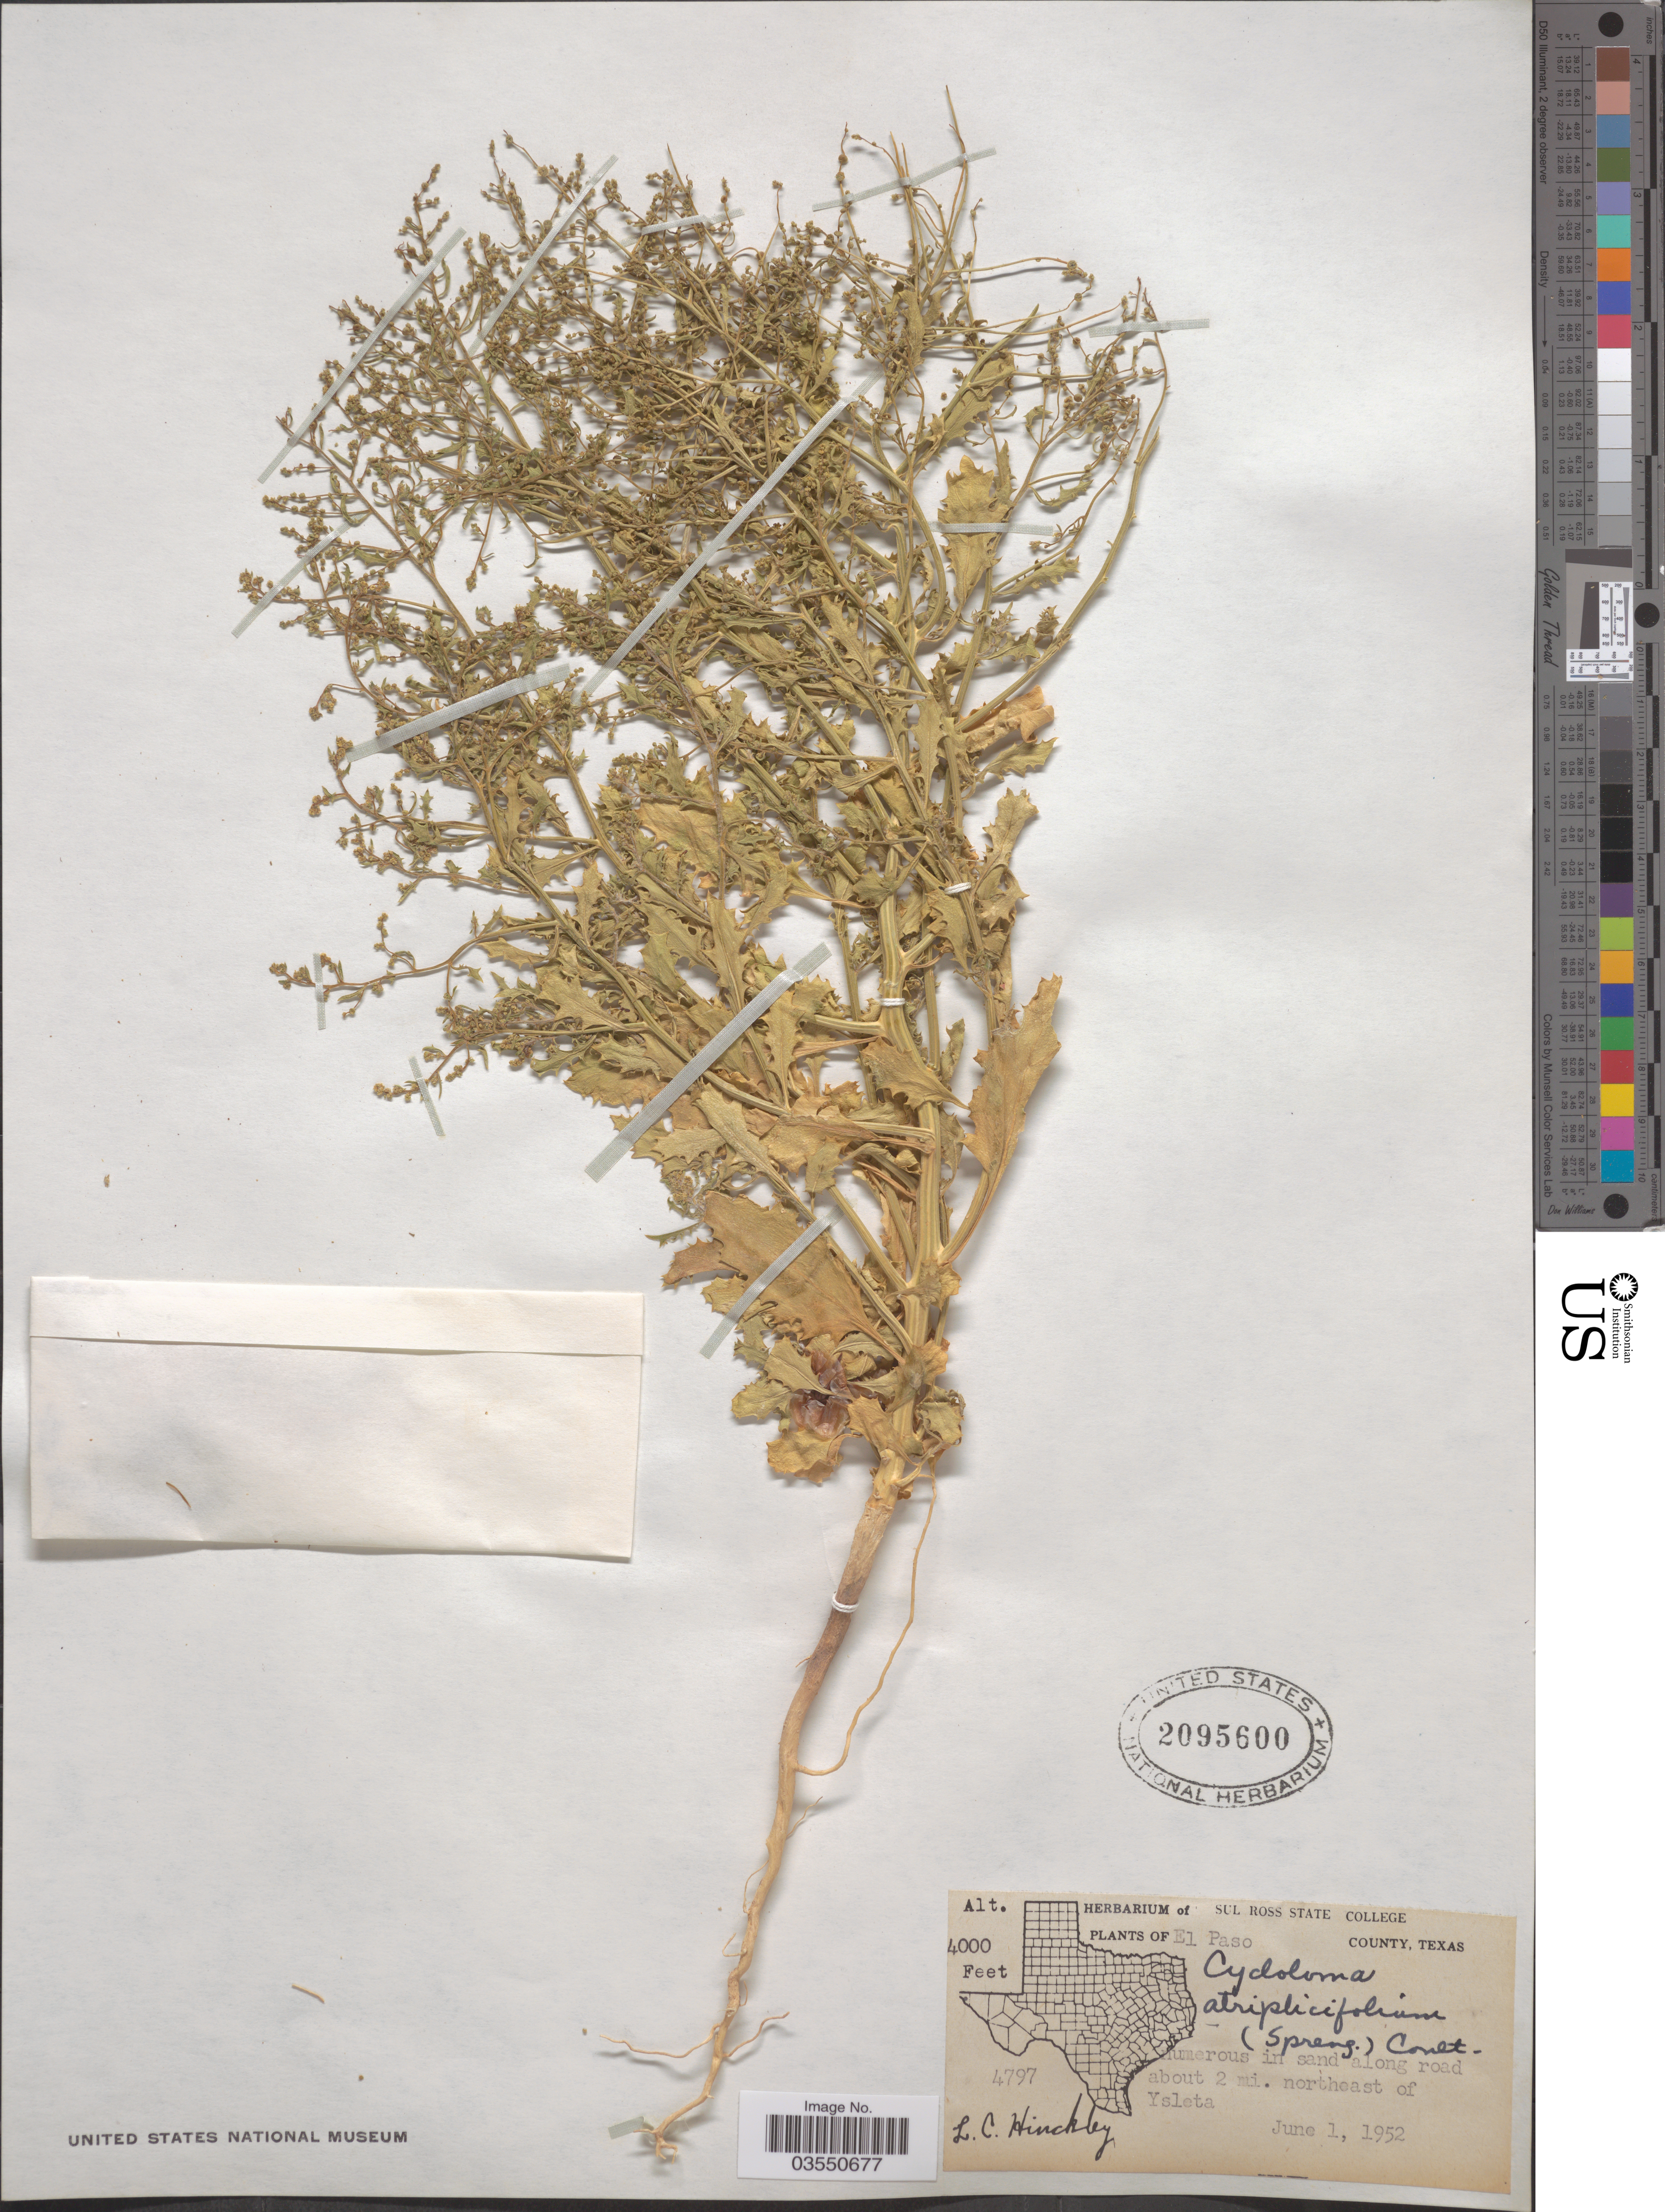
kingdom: Plantae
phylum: Tracheophyta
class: Magnoliopsida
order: Caryophyllales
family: Amaranthaceae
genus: Dysphania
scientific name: Dysphania atriplicifolia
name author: (Spreng.) G. Kadereit et al.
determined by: U.S. National Herbarium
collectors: L. Hinckley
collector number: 4797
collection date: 1952-06-01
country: United States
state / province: Texas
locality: El Paso County. Numerous in sand along road about 2 mi. northeast of Ysleta.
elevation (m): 1219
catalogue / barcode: US 2095600